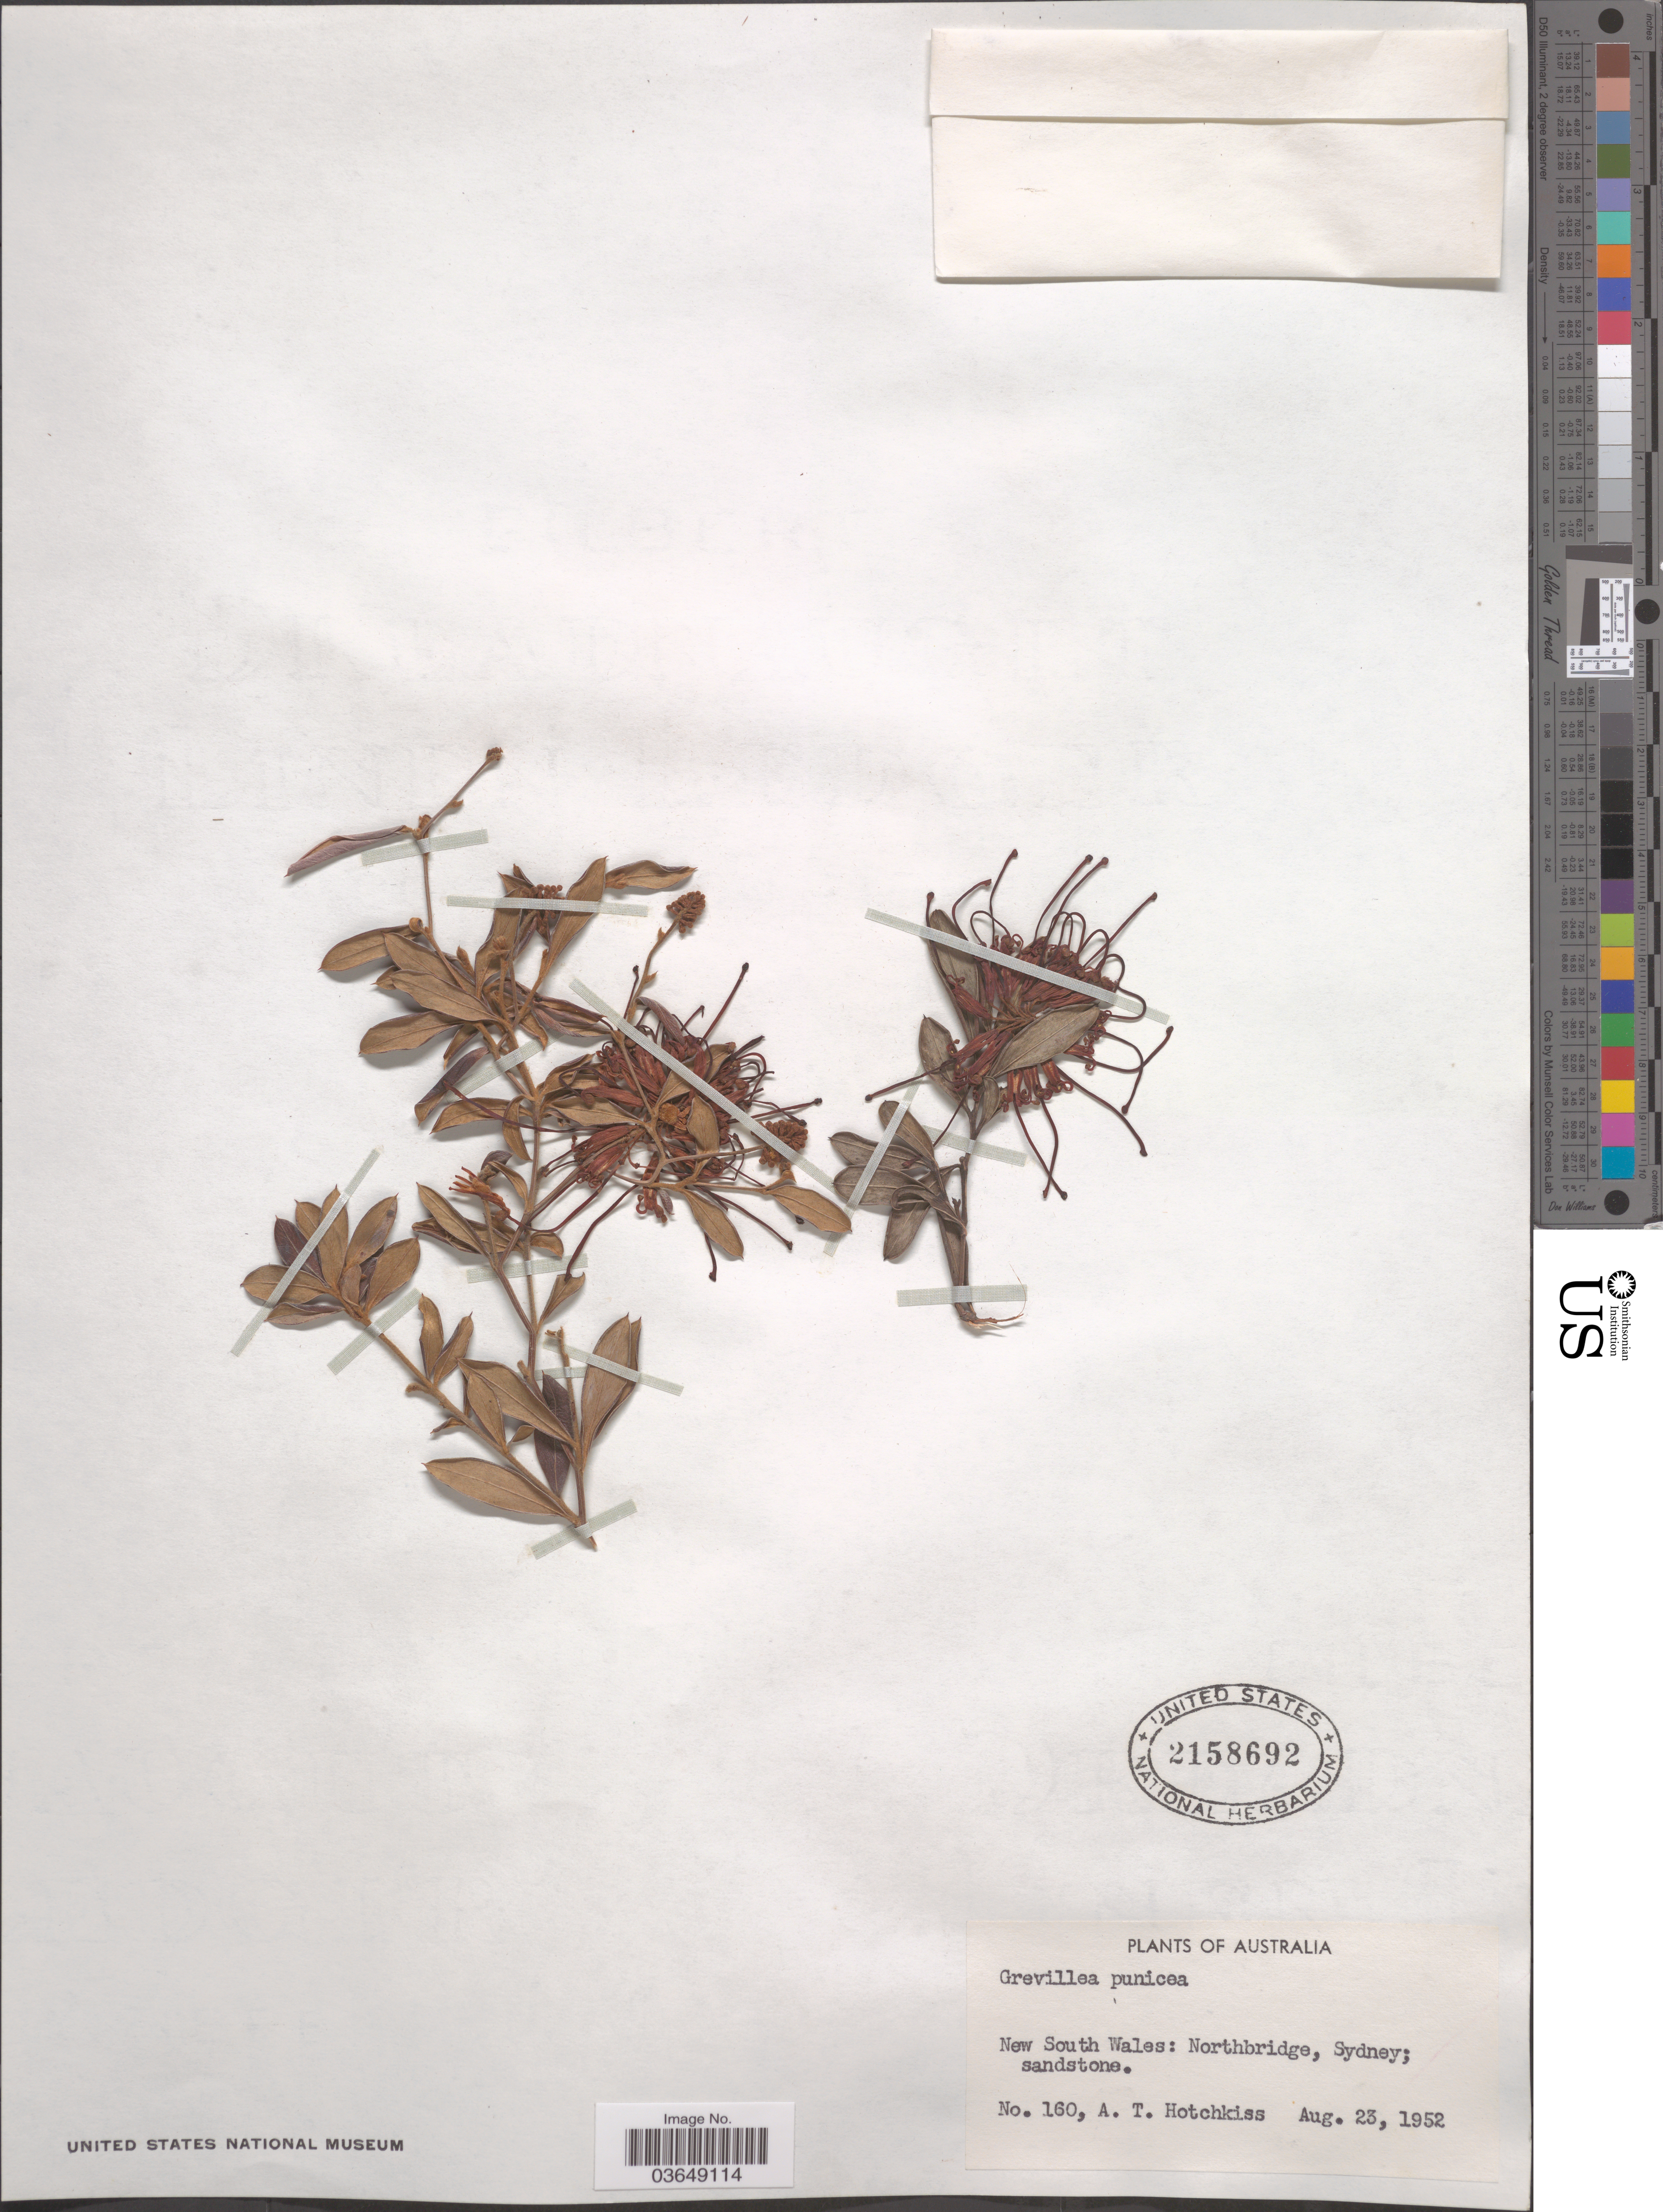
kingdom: Plantae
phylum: Tracheophyta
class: Magnoliopsida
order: Proteales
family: Proteaceae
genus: Grevillea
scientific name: Grevillea punicea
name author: R. Br.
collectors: A. Hotchkiss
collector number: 160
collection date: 1952-08-23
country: Australia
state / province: New South Wales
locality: Northbridge, Sydney.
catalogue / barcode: US 2158692